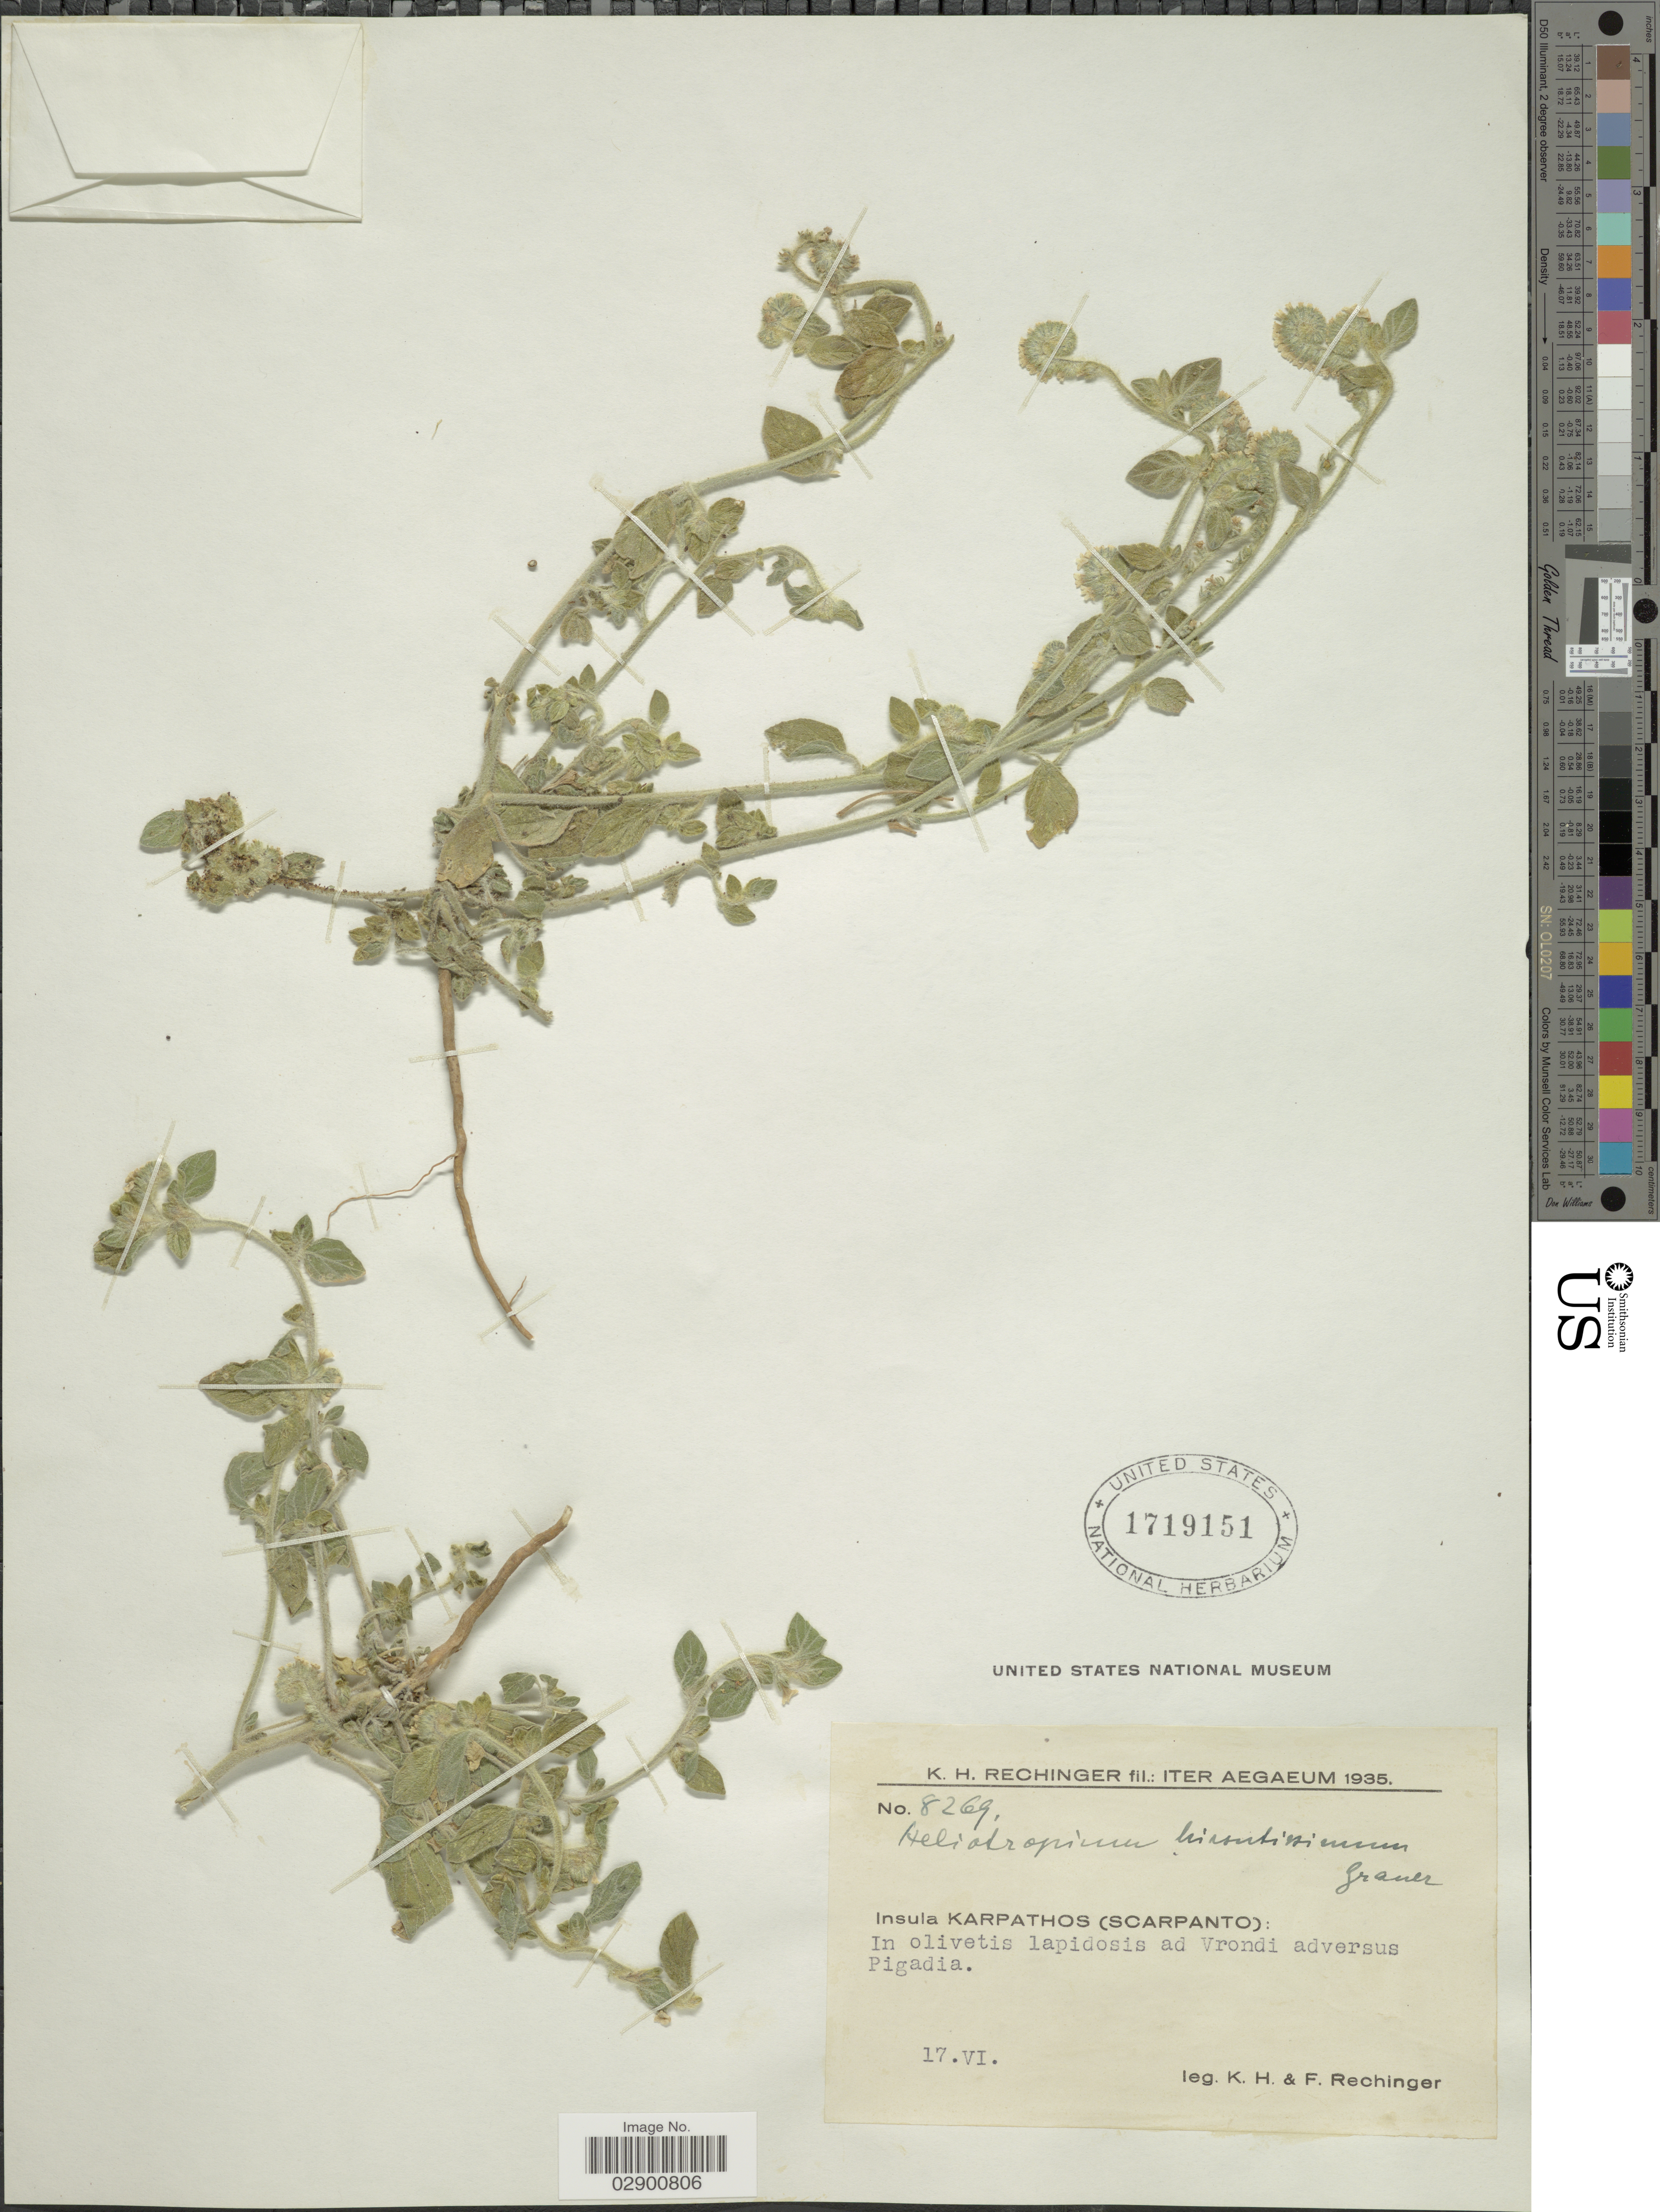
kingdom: Plantae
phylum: Tracheophyta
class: Magnoliopsida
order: Boraginales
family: Heliotropiaceae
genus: Heliotropium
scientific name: Heliotropium hirsutissimum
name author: Grauer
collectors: K. H. Rechinger & F. Rechinger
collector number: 8269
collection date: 1935-06-17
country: Greece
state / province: South Aegean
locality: Insula Karpathos (Scarpanto): In olivetis lapidosis ad Vrondi adversus Pigadia.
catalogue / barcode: US 1719151